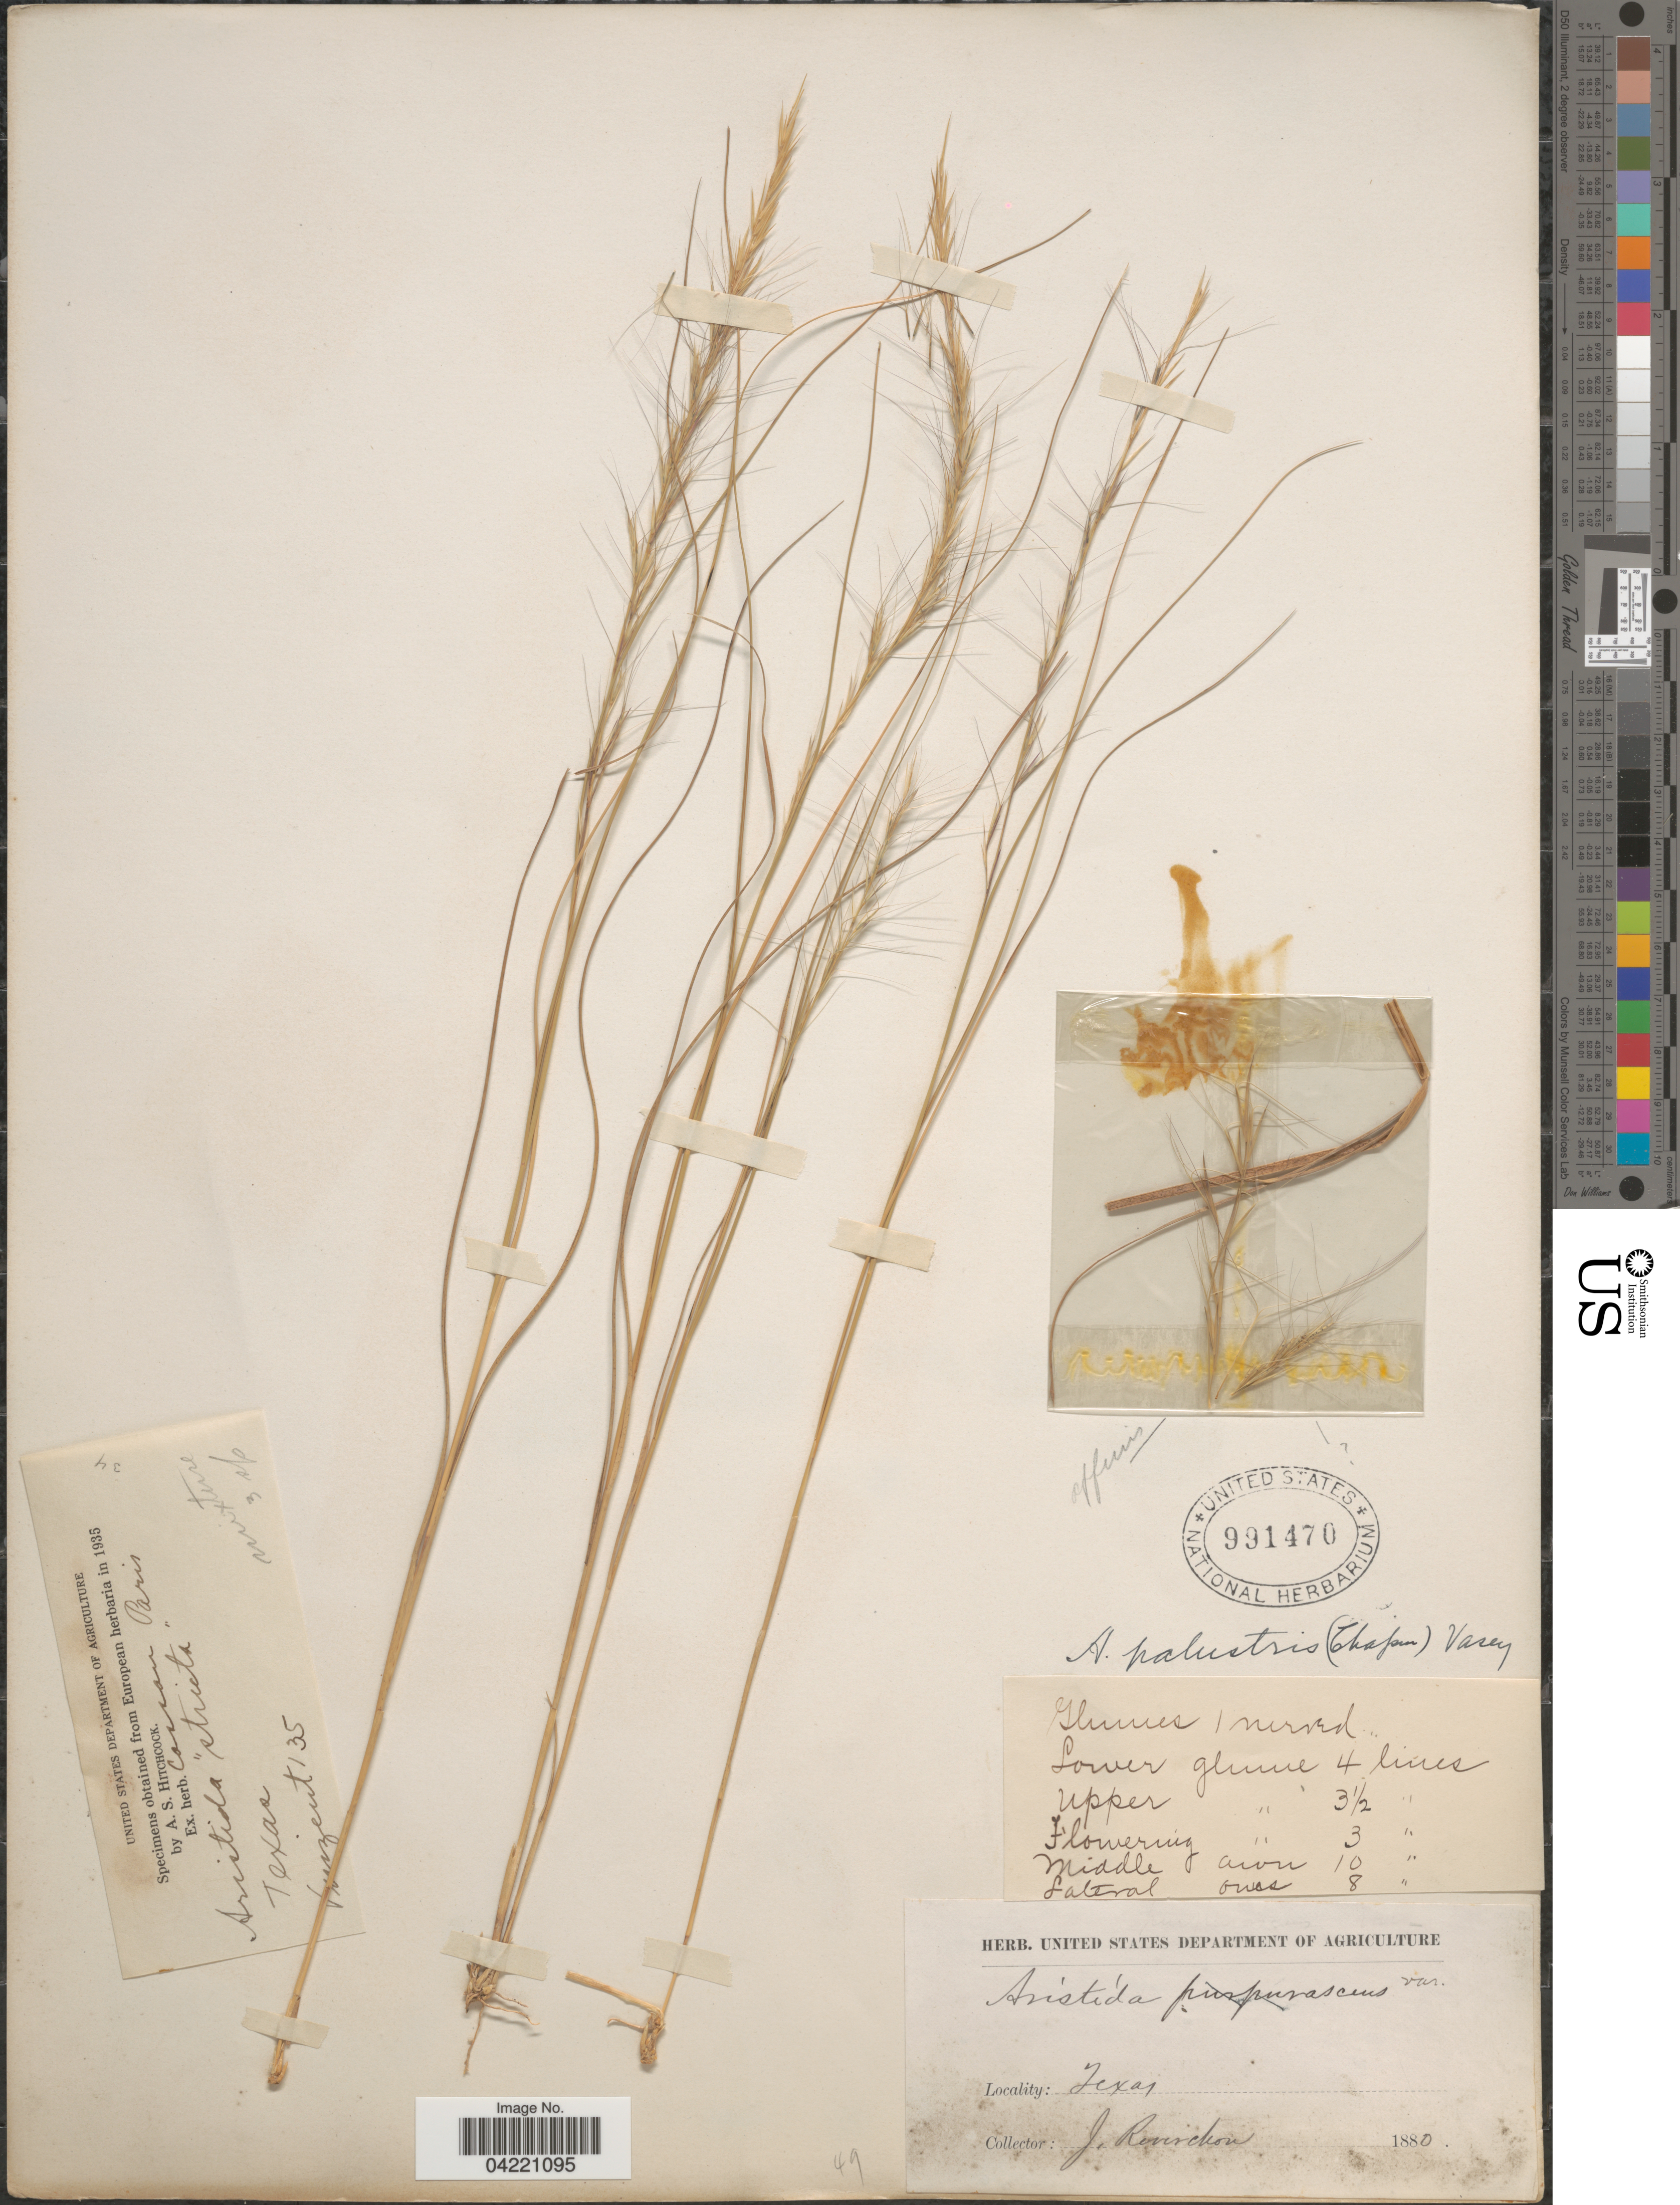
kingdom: Plantae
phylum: Tracheophyta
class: Liliopsida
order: Poales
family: Poaceae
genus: Aristida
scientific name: Aristida palustris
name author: (Chapm.) Vasey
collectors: J. Reverchon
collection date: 1880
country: United States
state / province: Texas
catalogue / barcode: US 991470